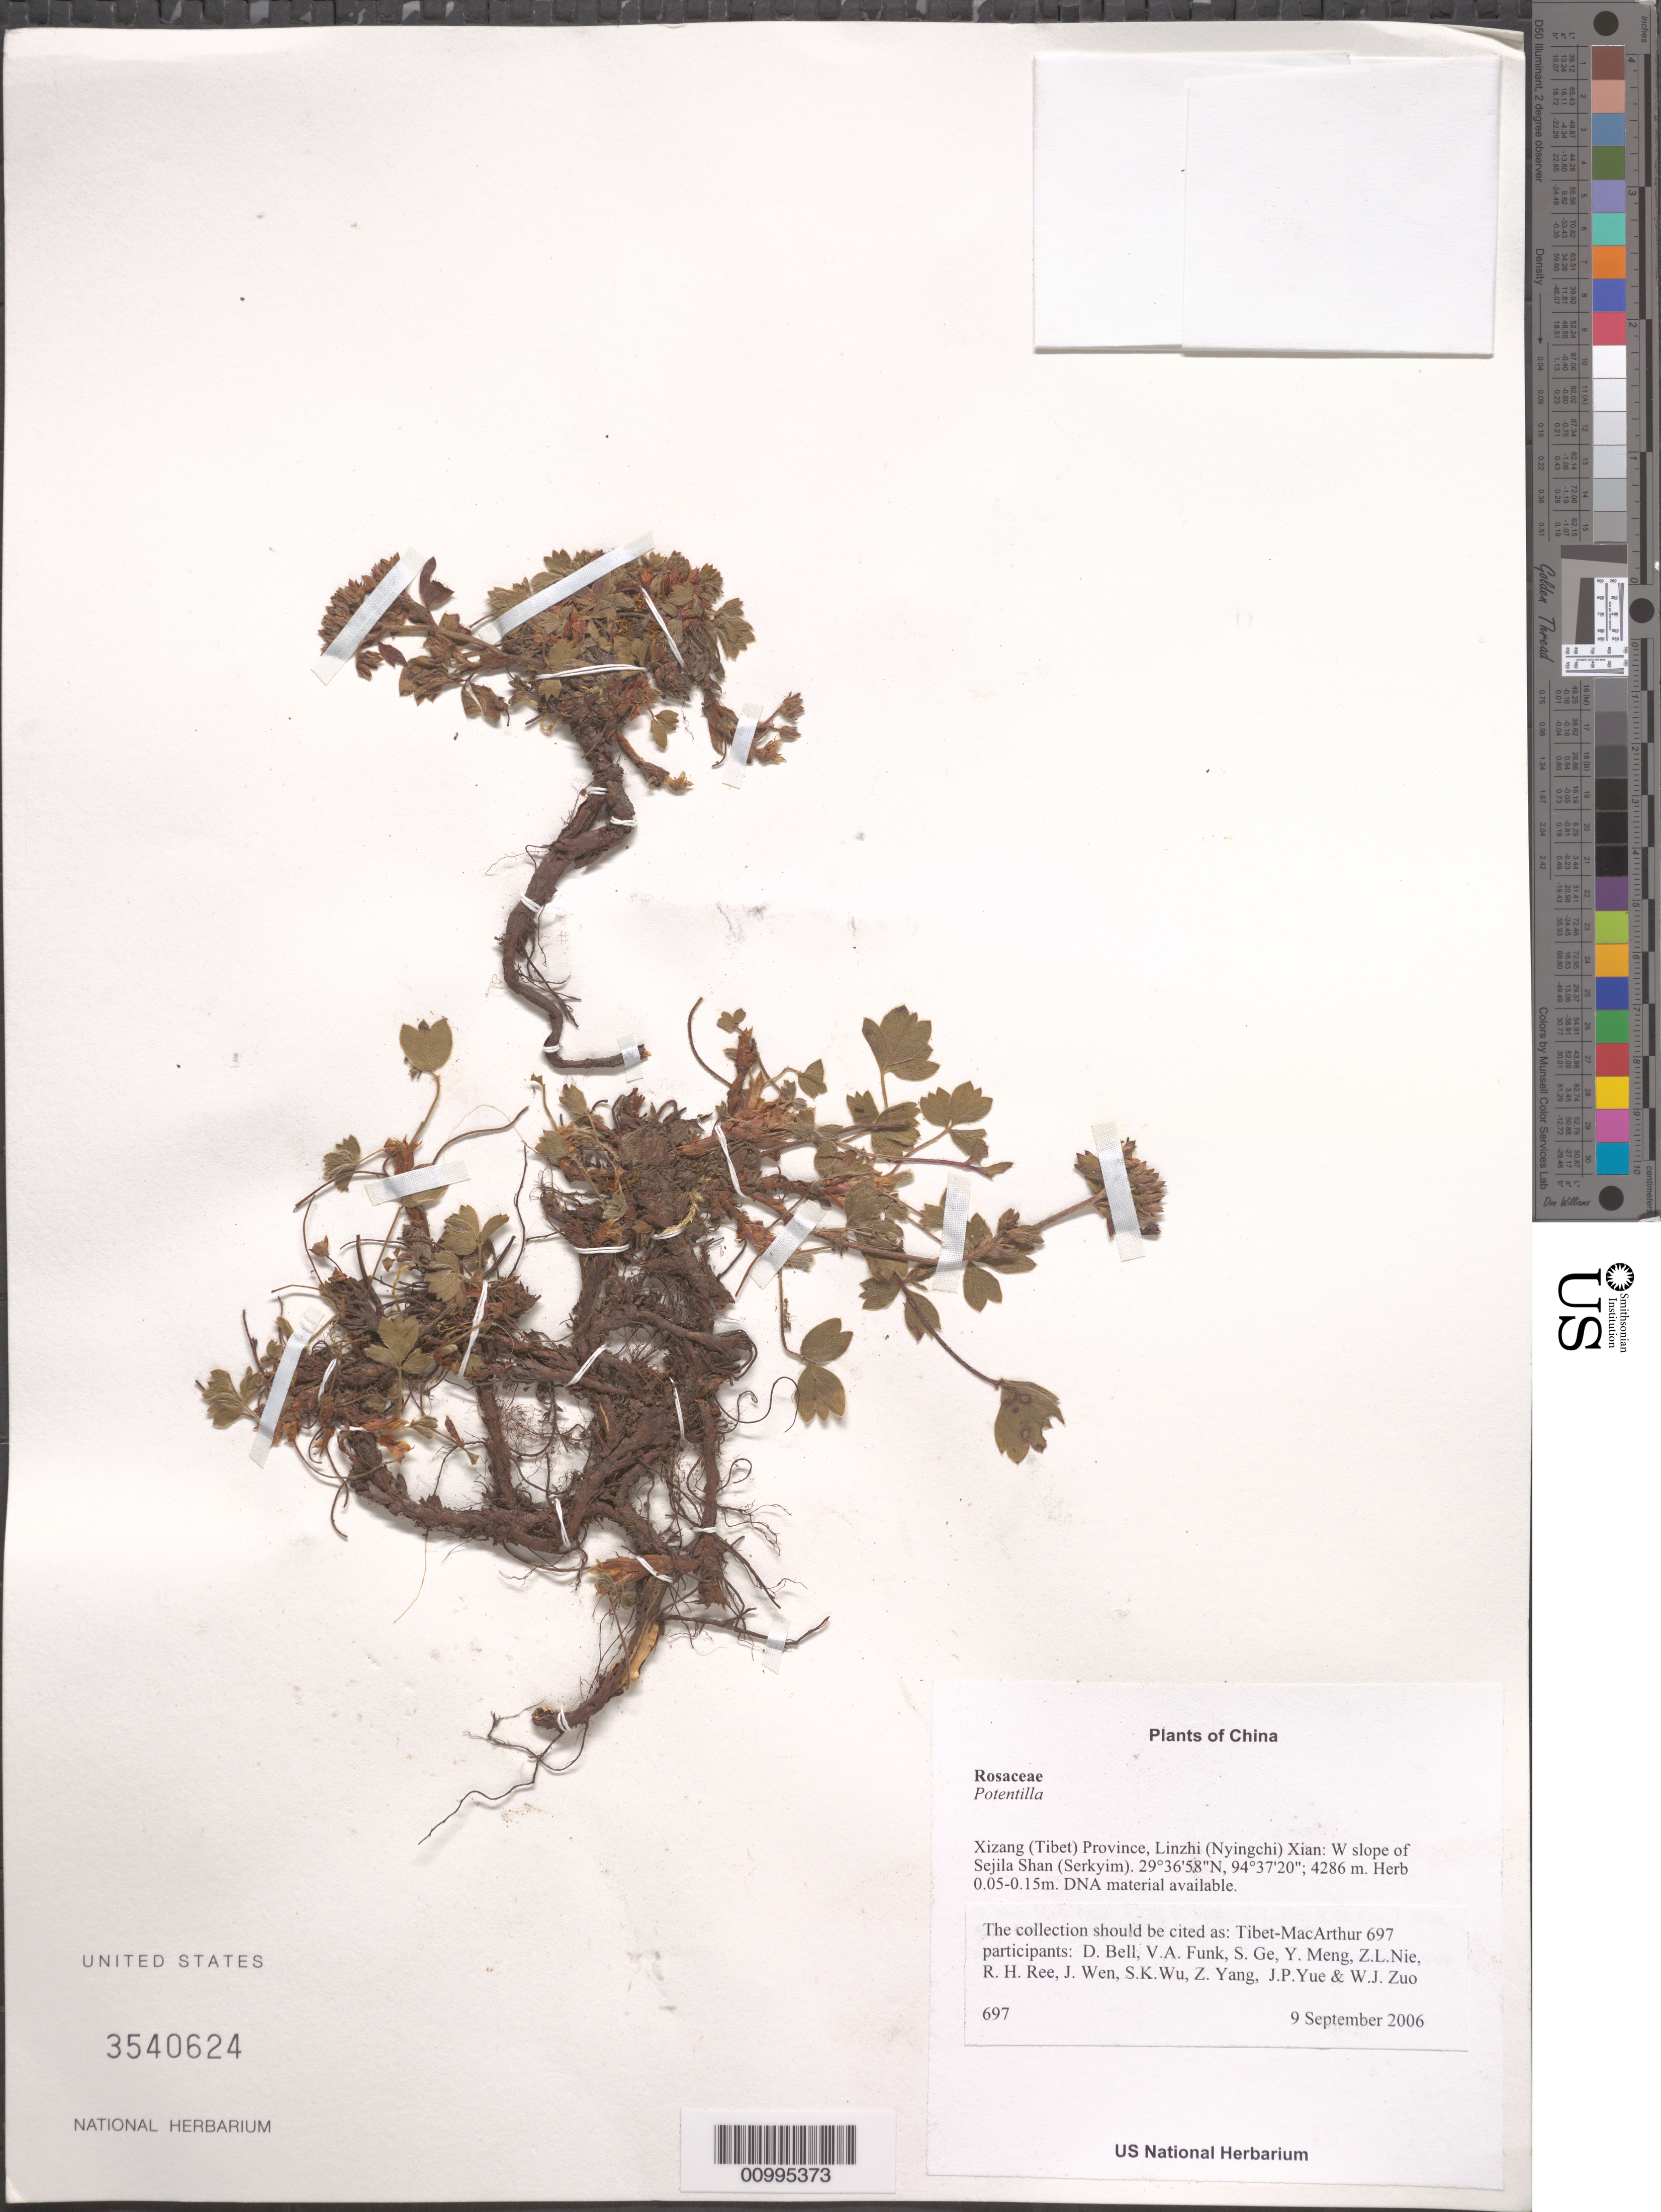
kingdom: Plantae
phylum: Tracheophyta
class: Magnoliopsida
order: Rosales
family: Rosaceae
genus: Potentilla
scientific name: Potentilla sp.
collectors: Tibet-MacArthur, D. A. Bell, V. Funk, S. Ge, Y. Meng, Z. Nie, R. Ree, J. Wen, S. K. Wu, Z. Yang, J. Yue & W. Zuo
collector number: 697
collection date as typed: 09 Sep 2006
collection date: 2006-09-09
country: China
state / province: Xizang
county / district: Linzhi (Nyingchi) Xian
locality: W slope of Sejila Shan (Serkyim).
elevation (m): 4286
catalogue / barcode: US 3540624